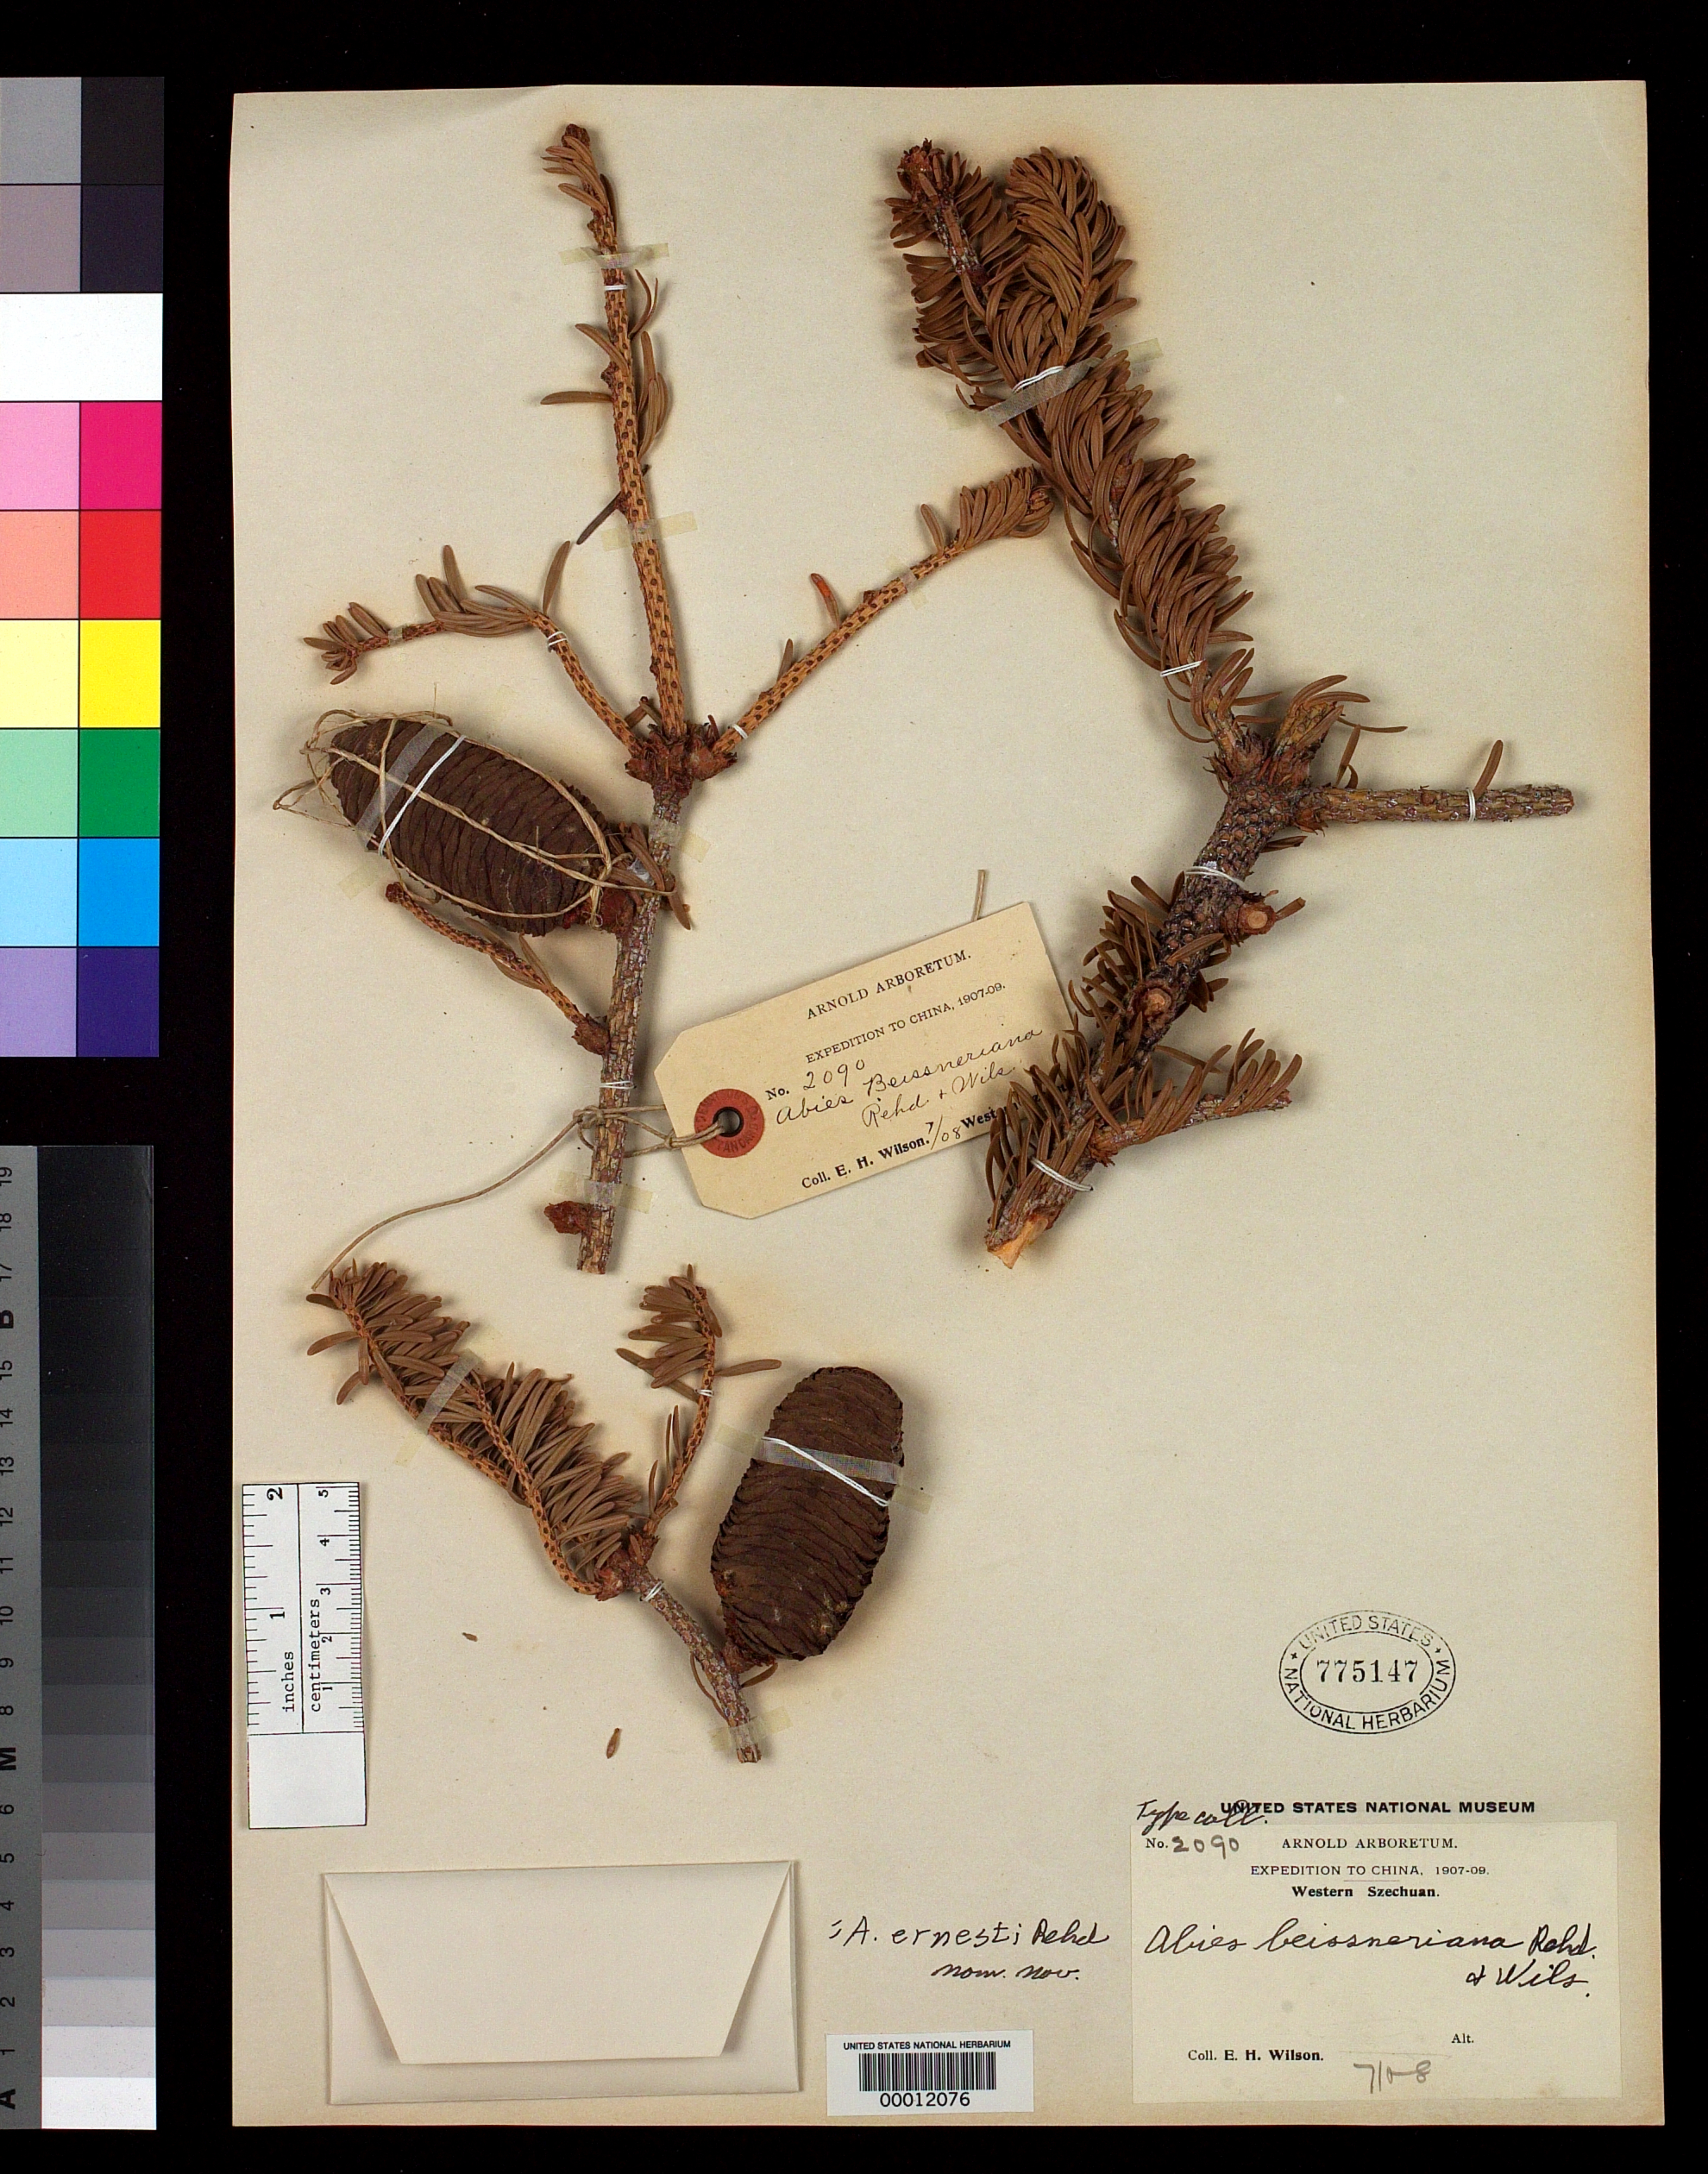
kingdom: Plantae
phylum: Tracheophyta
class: Pinopsida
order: Pinales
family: Pinaceae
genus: Abies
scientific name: Abies beissneriana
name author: Rehder & E.H. Wilson in Sarg.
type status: Isotype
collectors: E. H. Wilson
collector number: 2090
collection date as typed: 08 Jul 1908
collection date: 1908-07-08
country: China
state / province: Sichuan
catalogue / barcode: US 775147